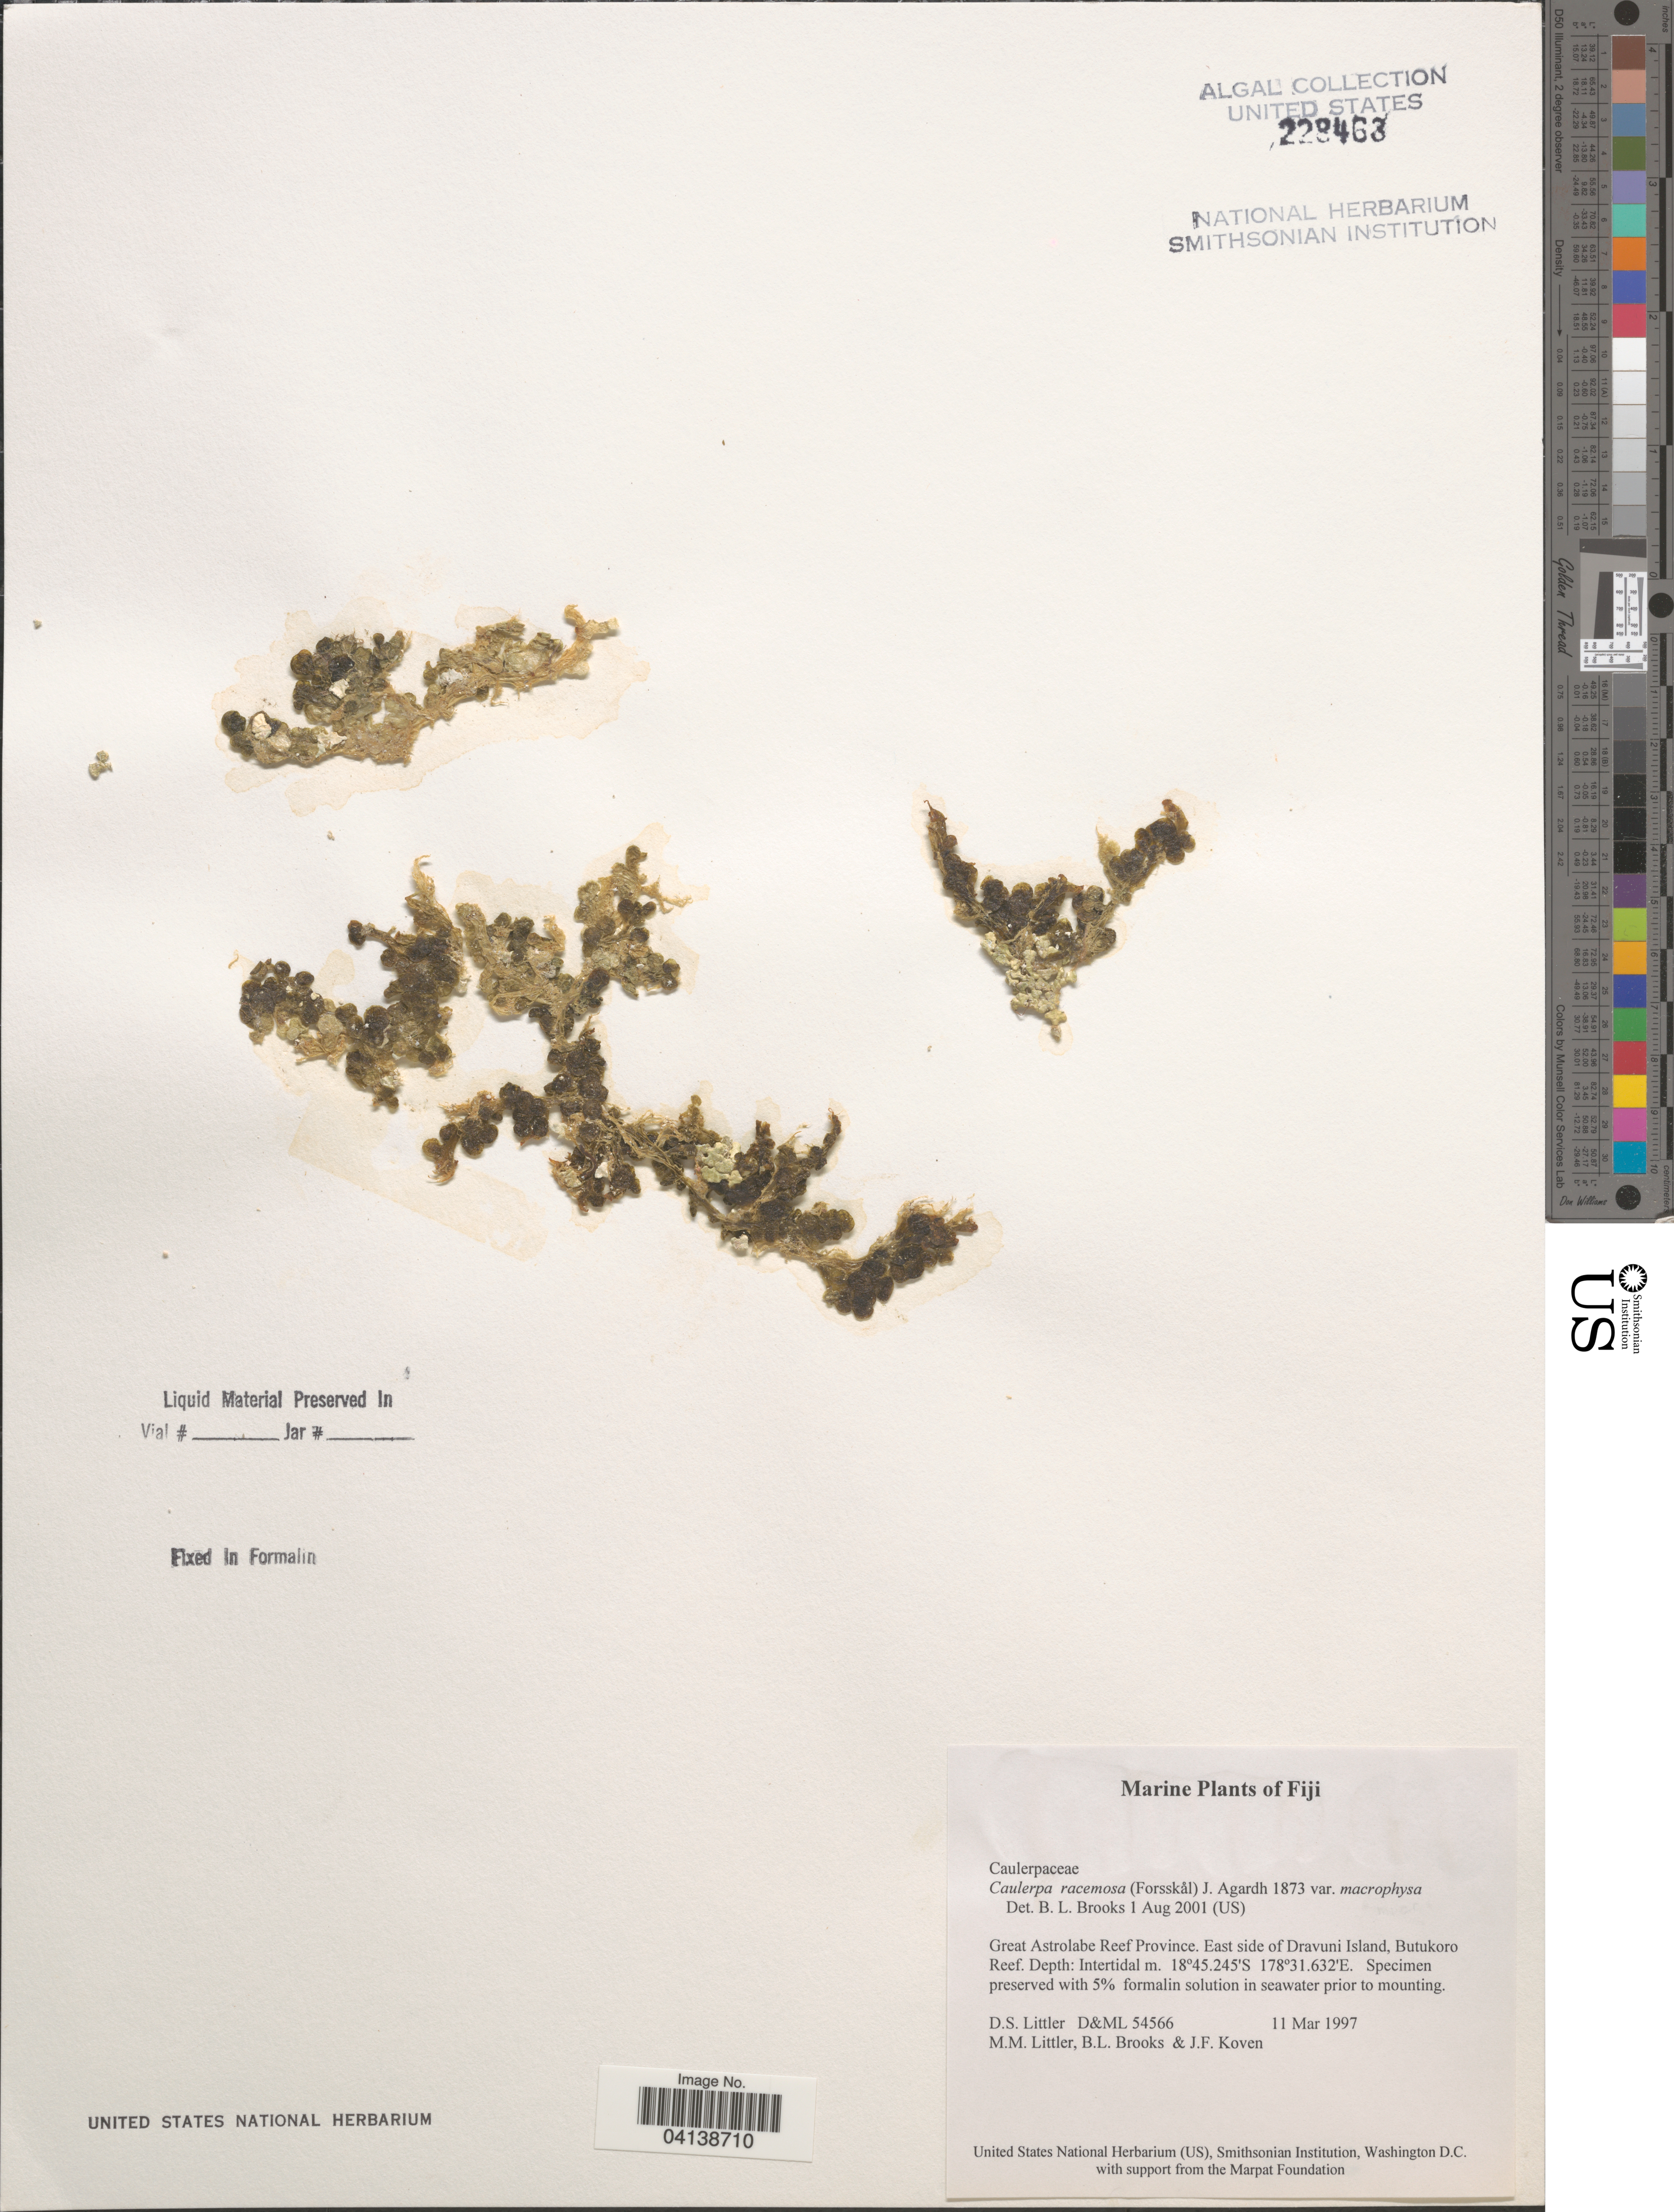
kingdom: Plantae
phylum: Chlorophyta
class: Ulvophyceae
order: Bryopsidales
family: Caulerpaceae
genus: Caulerpa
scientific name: Caulerpa racemosa var. macrophysa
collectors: D. S. Littler, B. Brooks & J. Koven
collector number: D&ML54566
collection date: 1997-03-11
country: Fiji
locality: Great Astrolabe Reef Province. East side of Dravuni Island, Butukoro Reef.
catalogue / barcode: US 228463